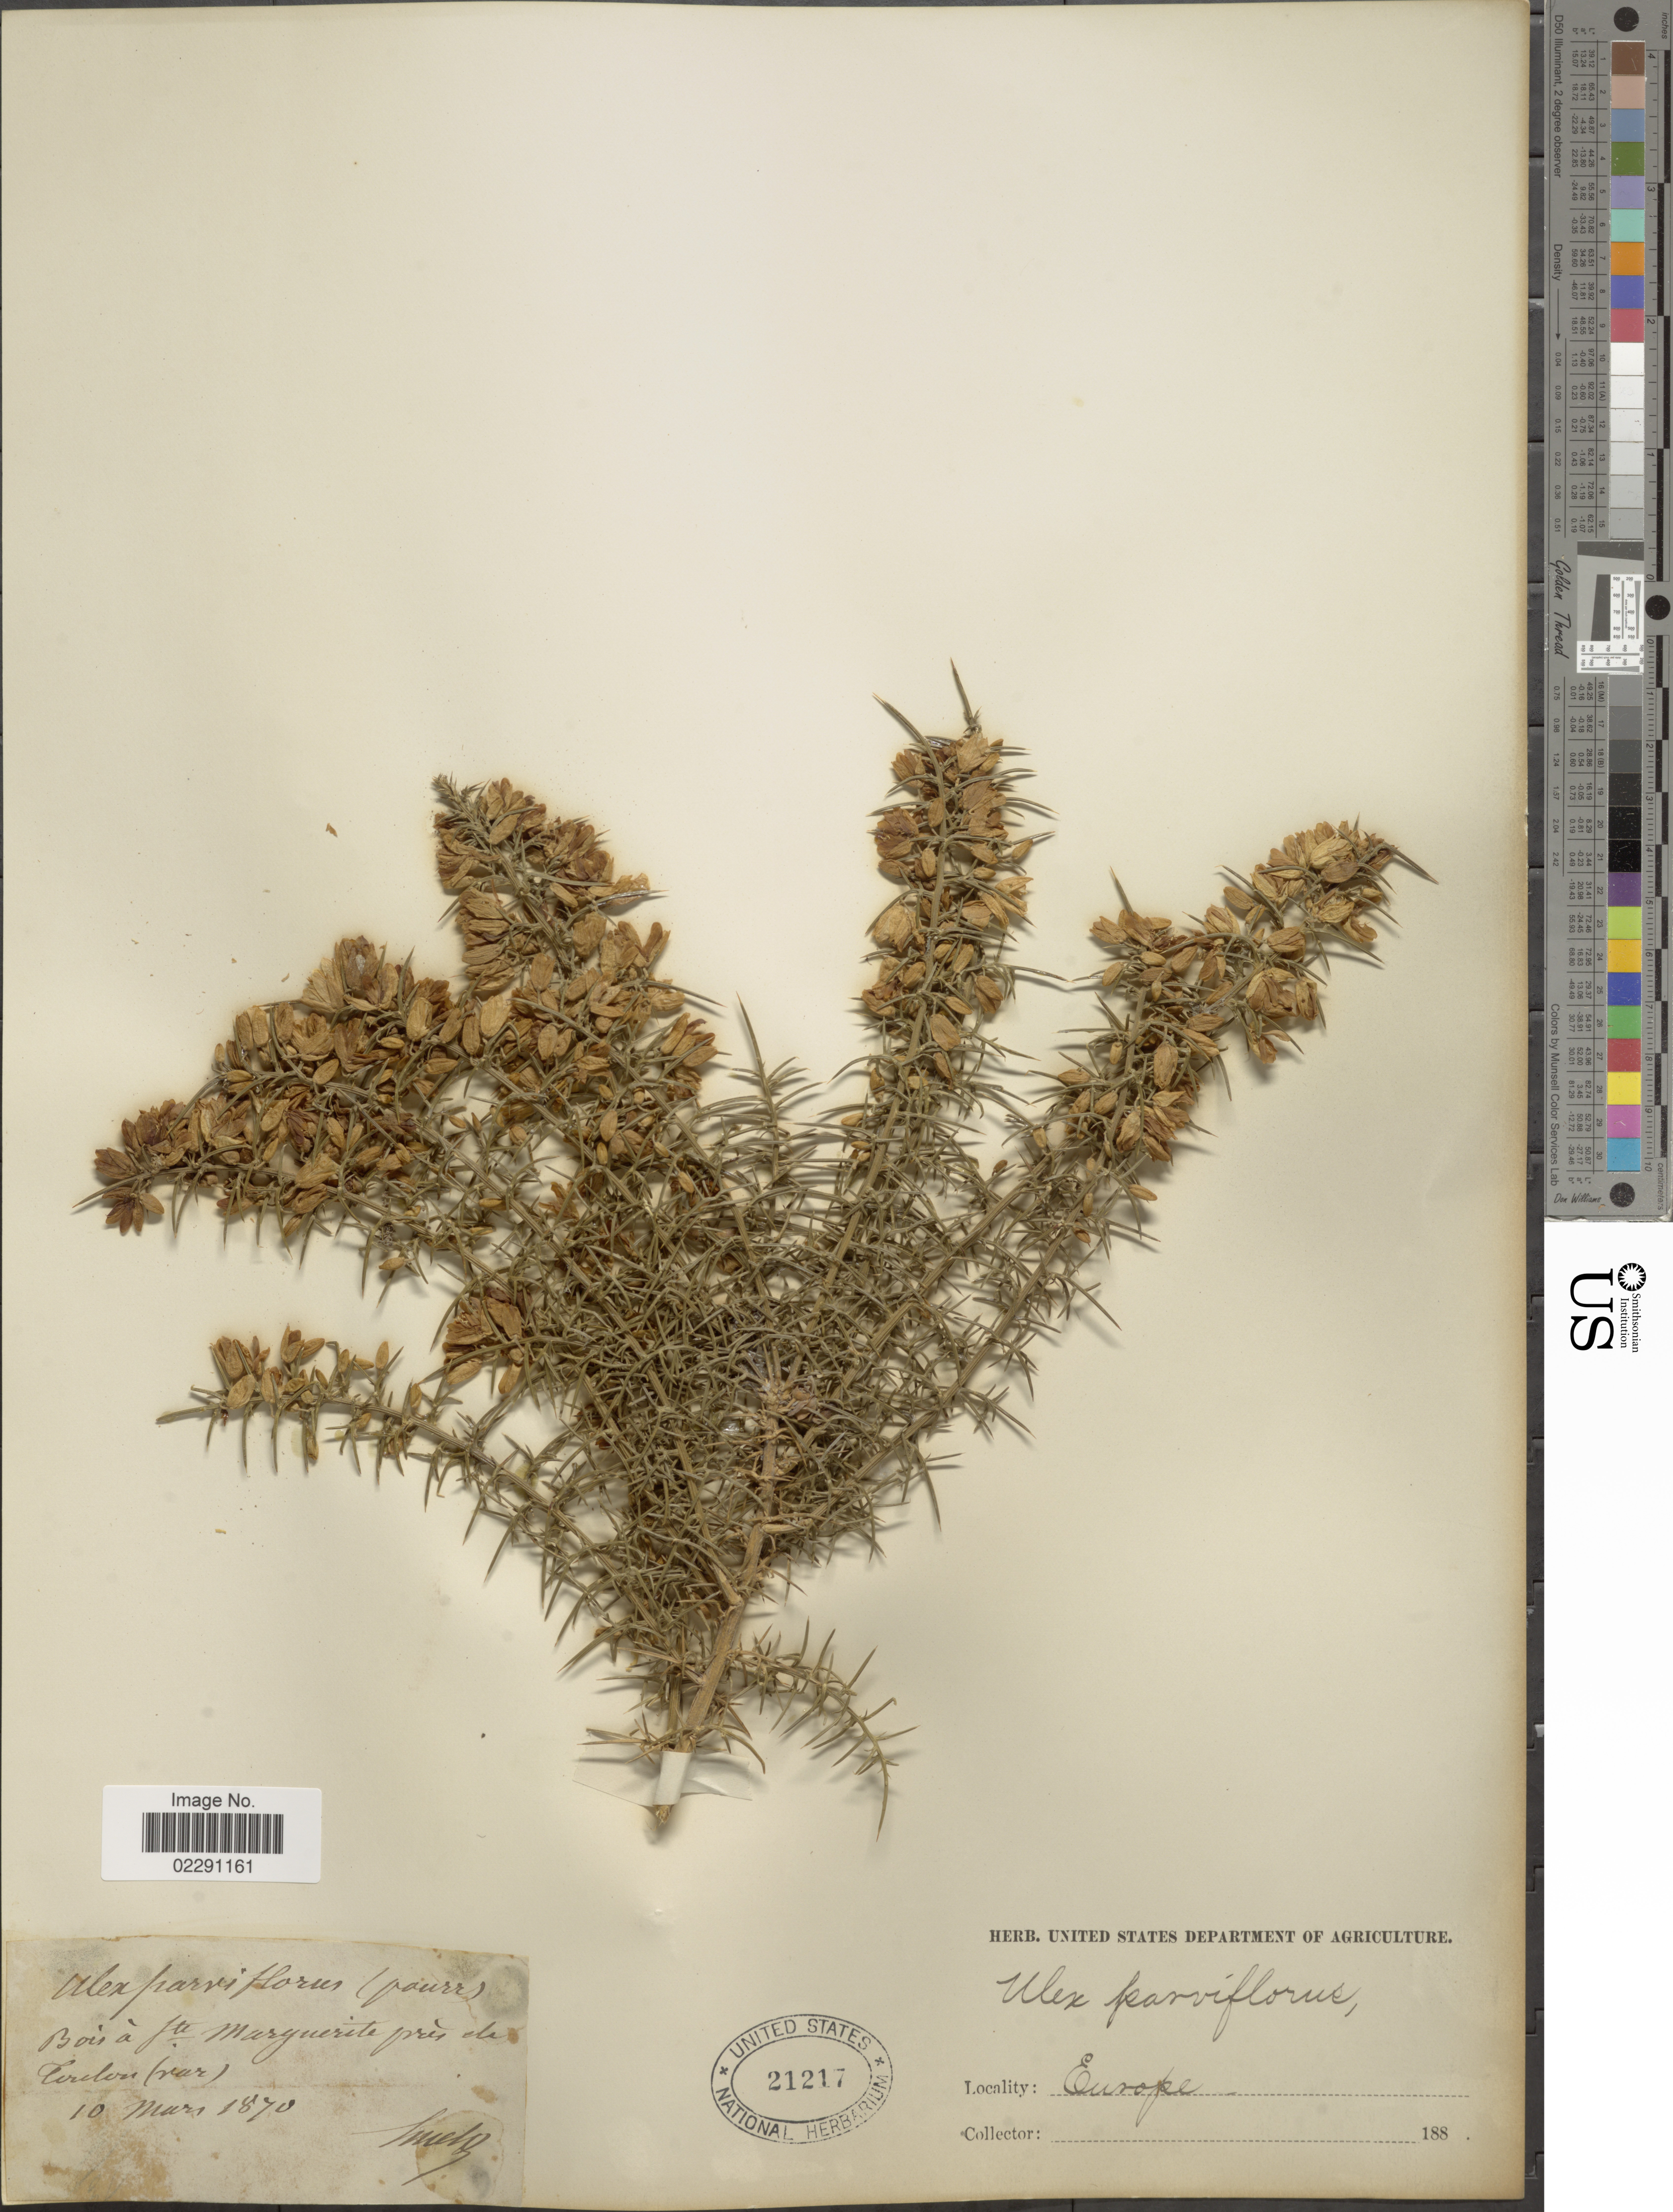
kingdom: Plantae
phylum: Tracheophyta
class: Magnoliopsida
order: Fabales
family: Fabaceae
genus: Ulex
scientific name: Ulex parviflorus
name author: Pourr.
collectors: Huetz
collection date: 1870-03-10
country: France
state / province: Provence-Alpes-Côte d'Azur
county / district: Var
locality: Europe, Ste Marguerite pres de Toulon (var)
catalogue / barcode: US 21217